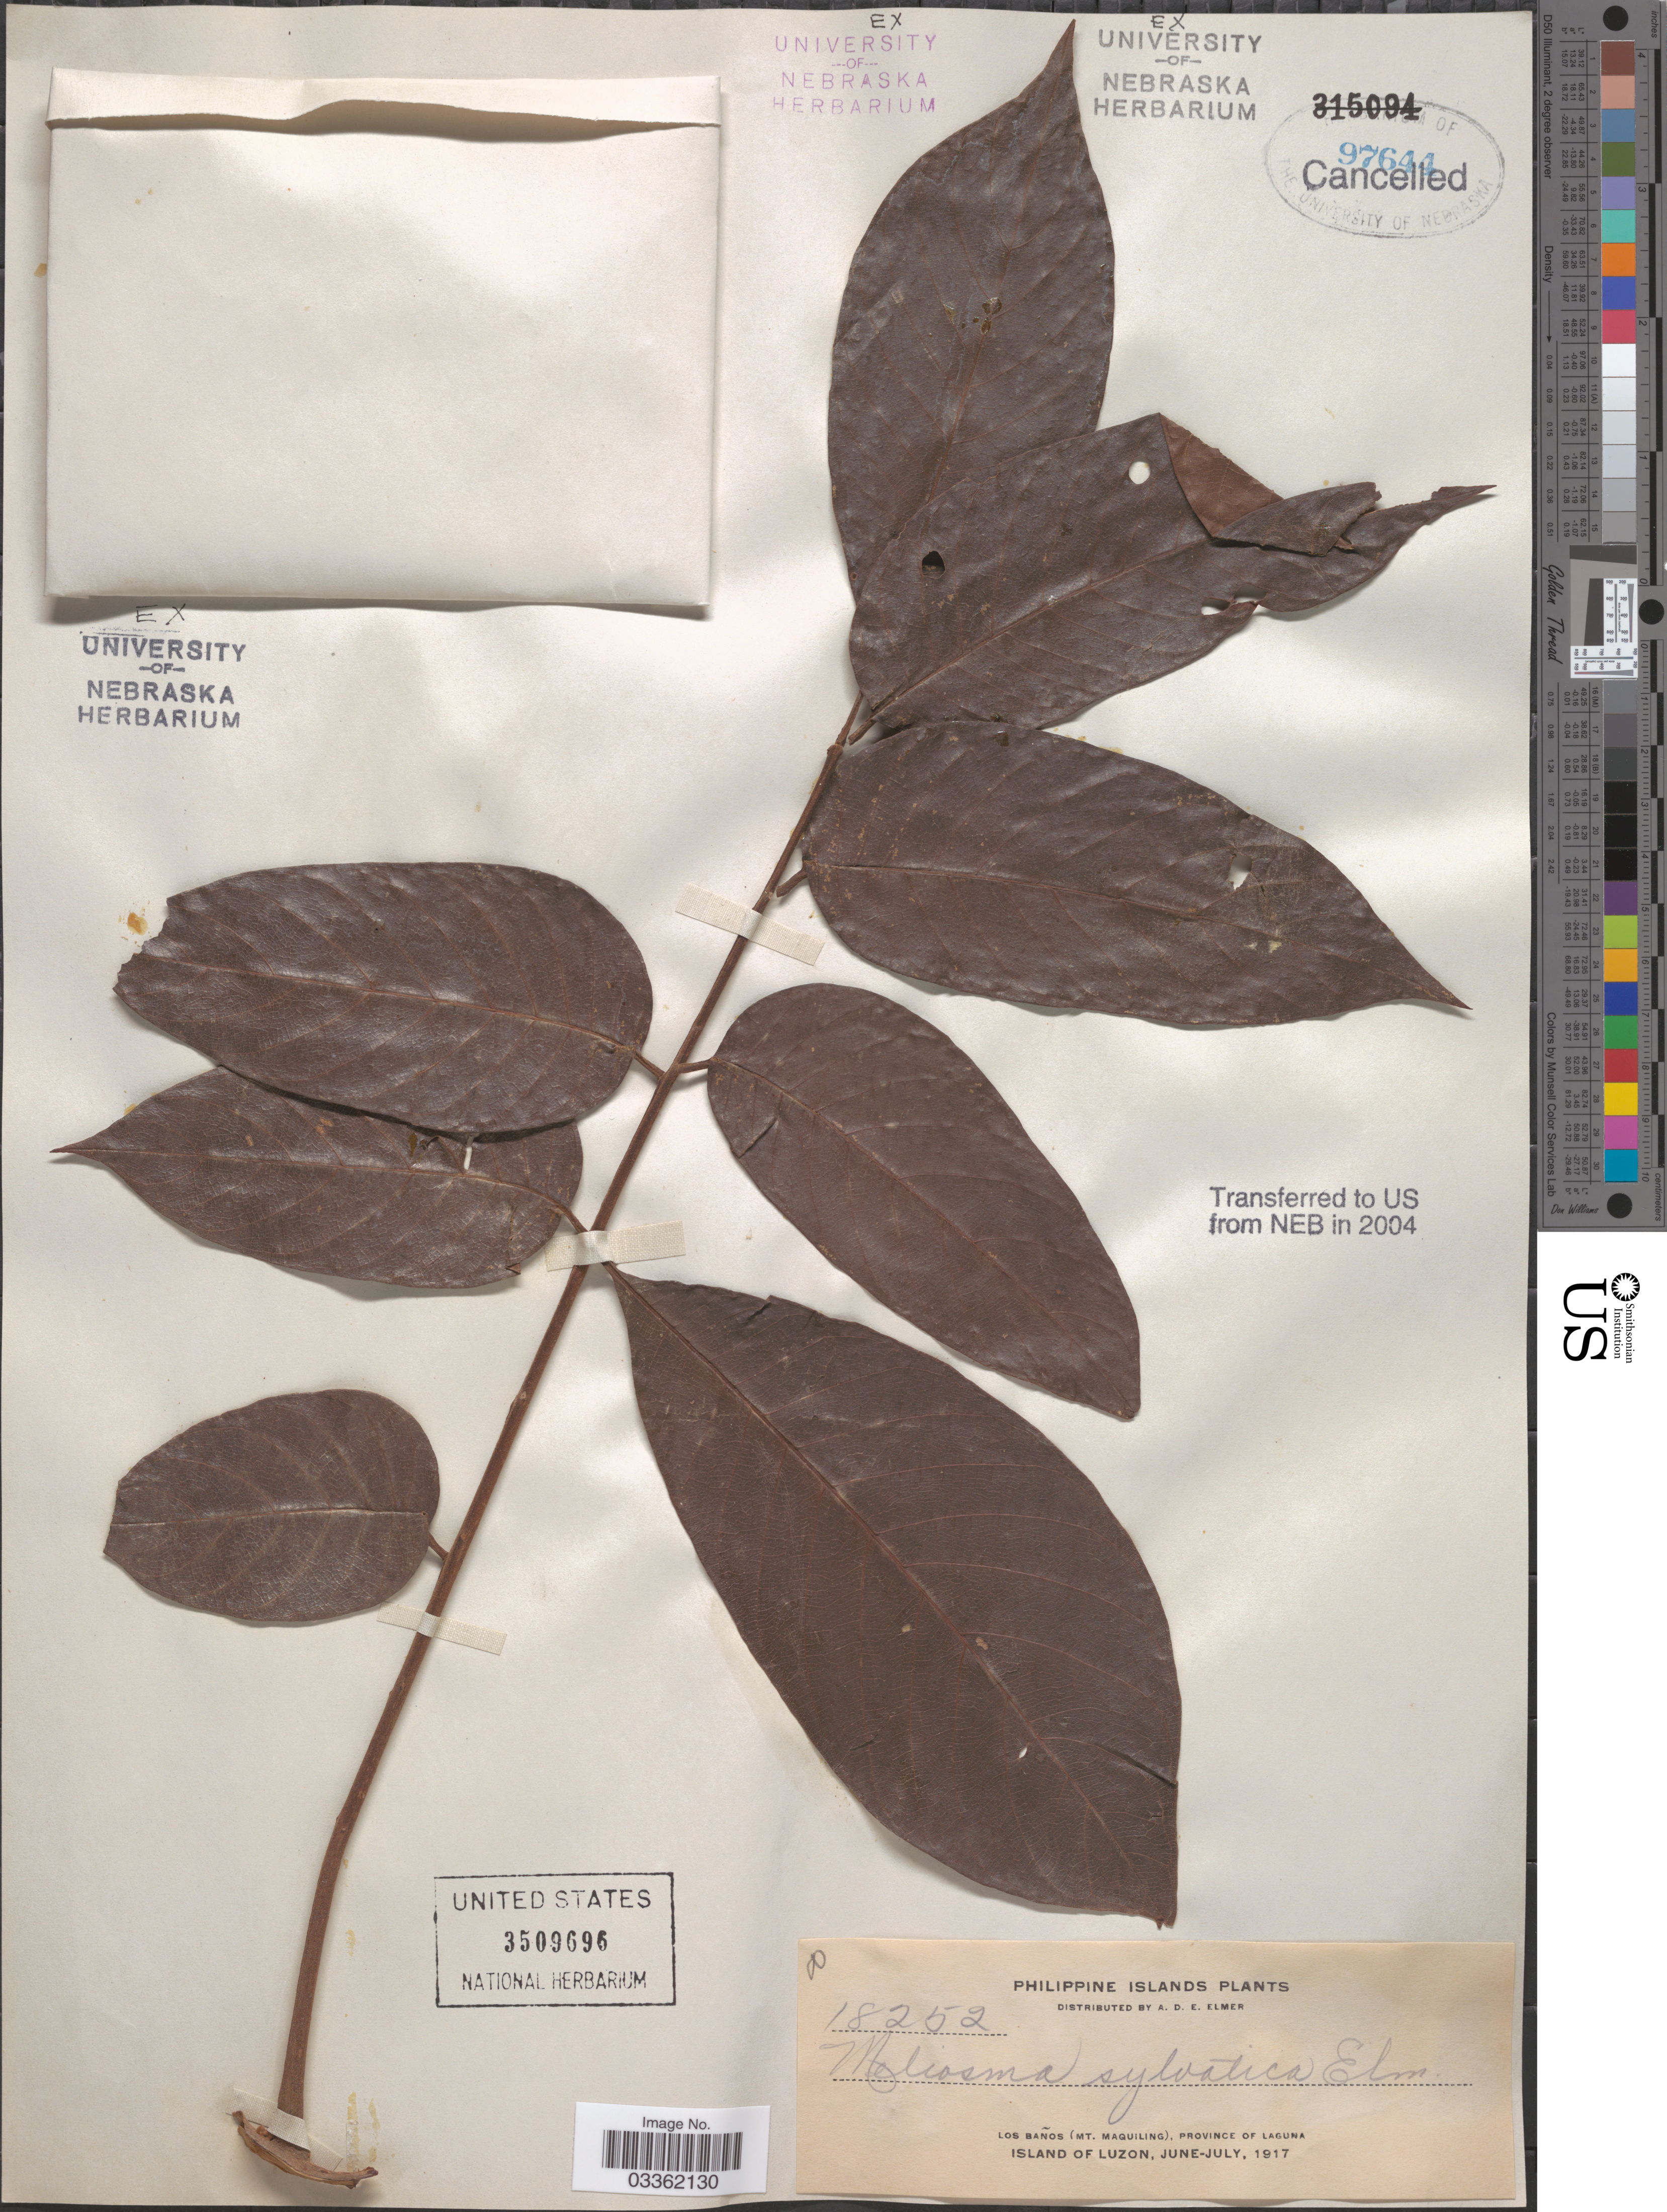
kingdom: Plantae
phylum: Tracheophyta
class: Magnoliopsida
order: Proteales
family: Sabiaceae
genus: Meliosma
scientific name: Meliosma sylvatica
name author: Elmer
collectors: A. D. E. Elmer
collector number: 18252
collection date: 1917-06/1917-07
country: Philippines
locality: Los Baños (Mt. Maquiling), Province of Laguna. Island of Luzon.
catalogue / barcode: US 3509696